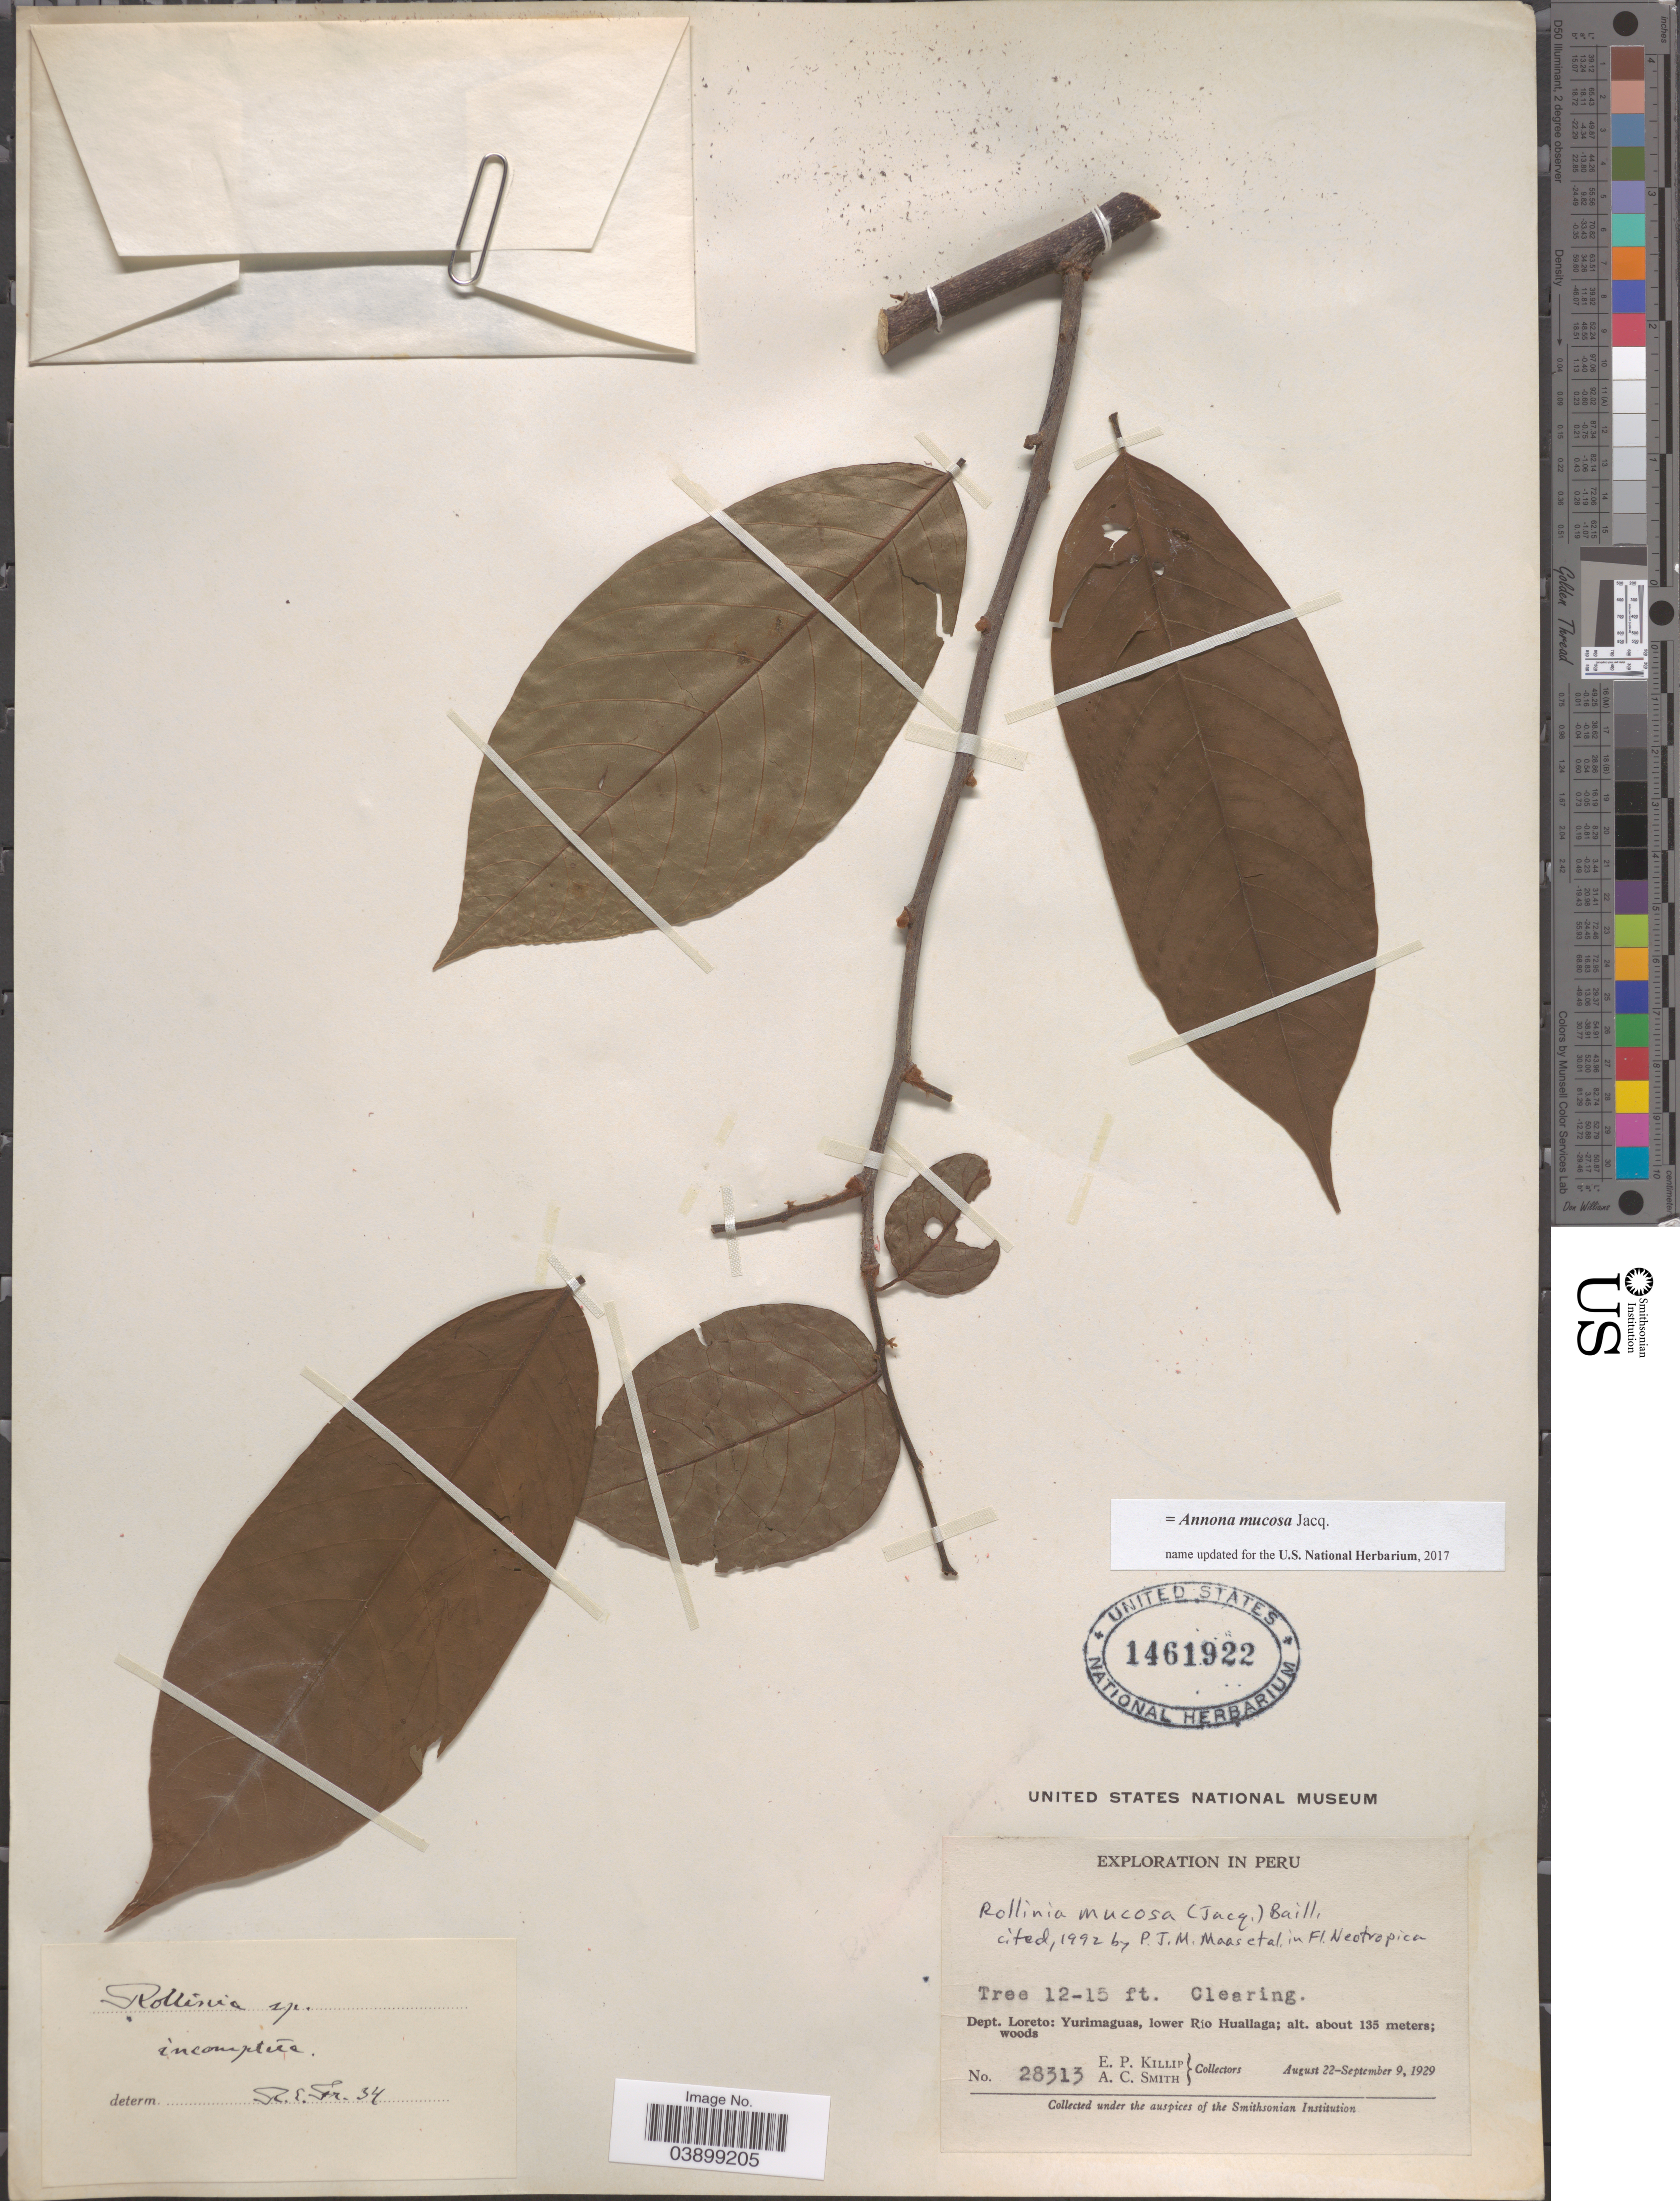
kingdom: Plantae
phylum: Tracheophyta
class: Magnoliopsida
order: Magnoliales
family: Annonaceae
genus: Annona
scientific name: Annona mucosa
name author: Jacq.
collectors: E. P. Killip & A. C. Smith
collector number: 28313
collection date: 1929-08-22/1929-09-09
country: Peru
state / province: Loreto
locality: Dept. Loreto: Yurimaguas, lower Río Huallaga.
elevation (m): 135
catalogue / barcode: US 1461922